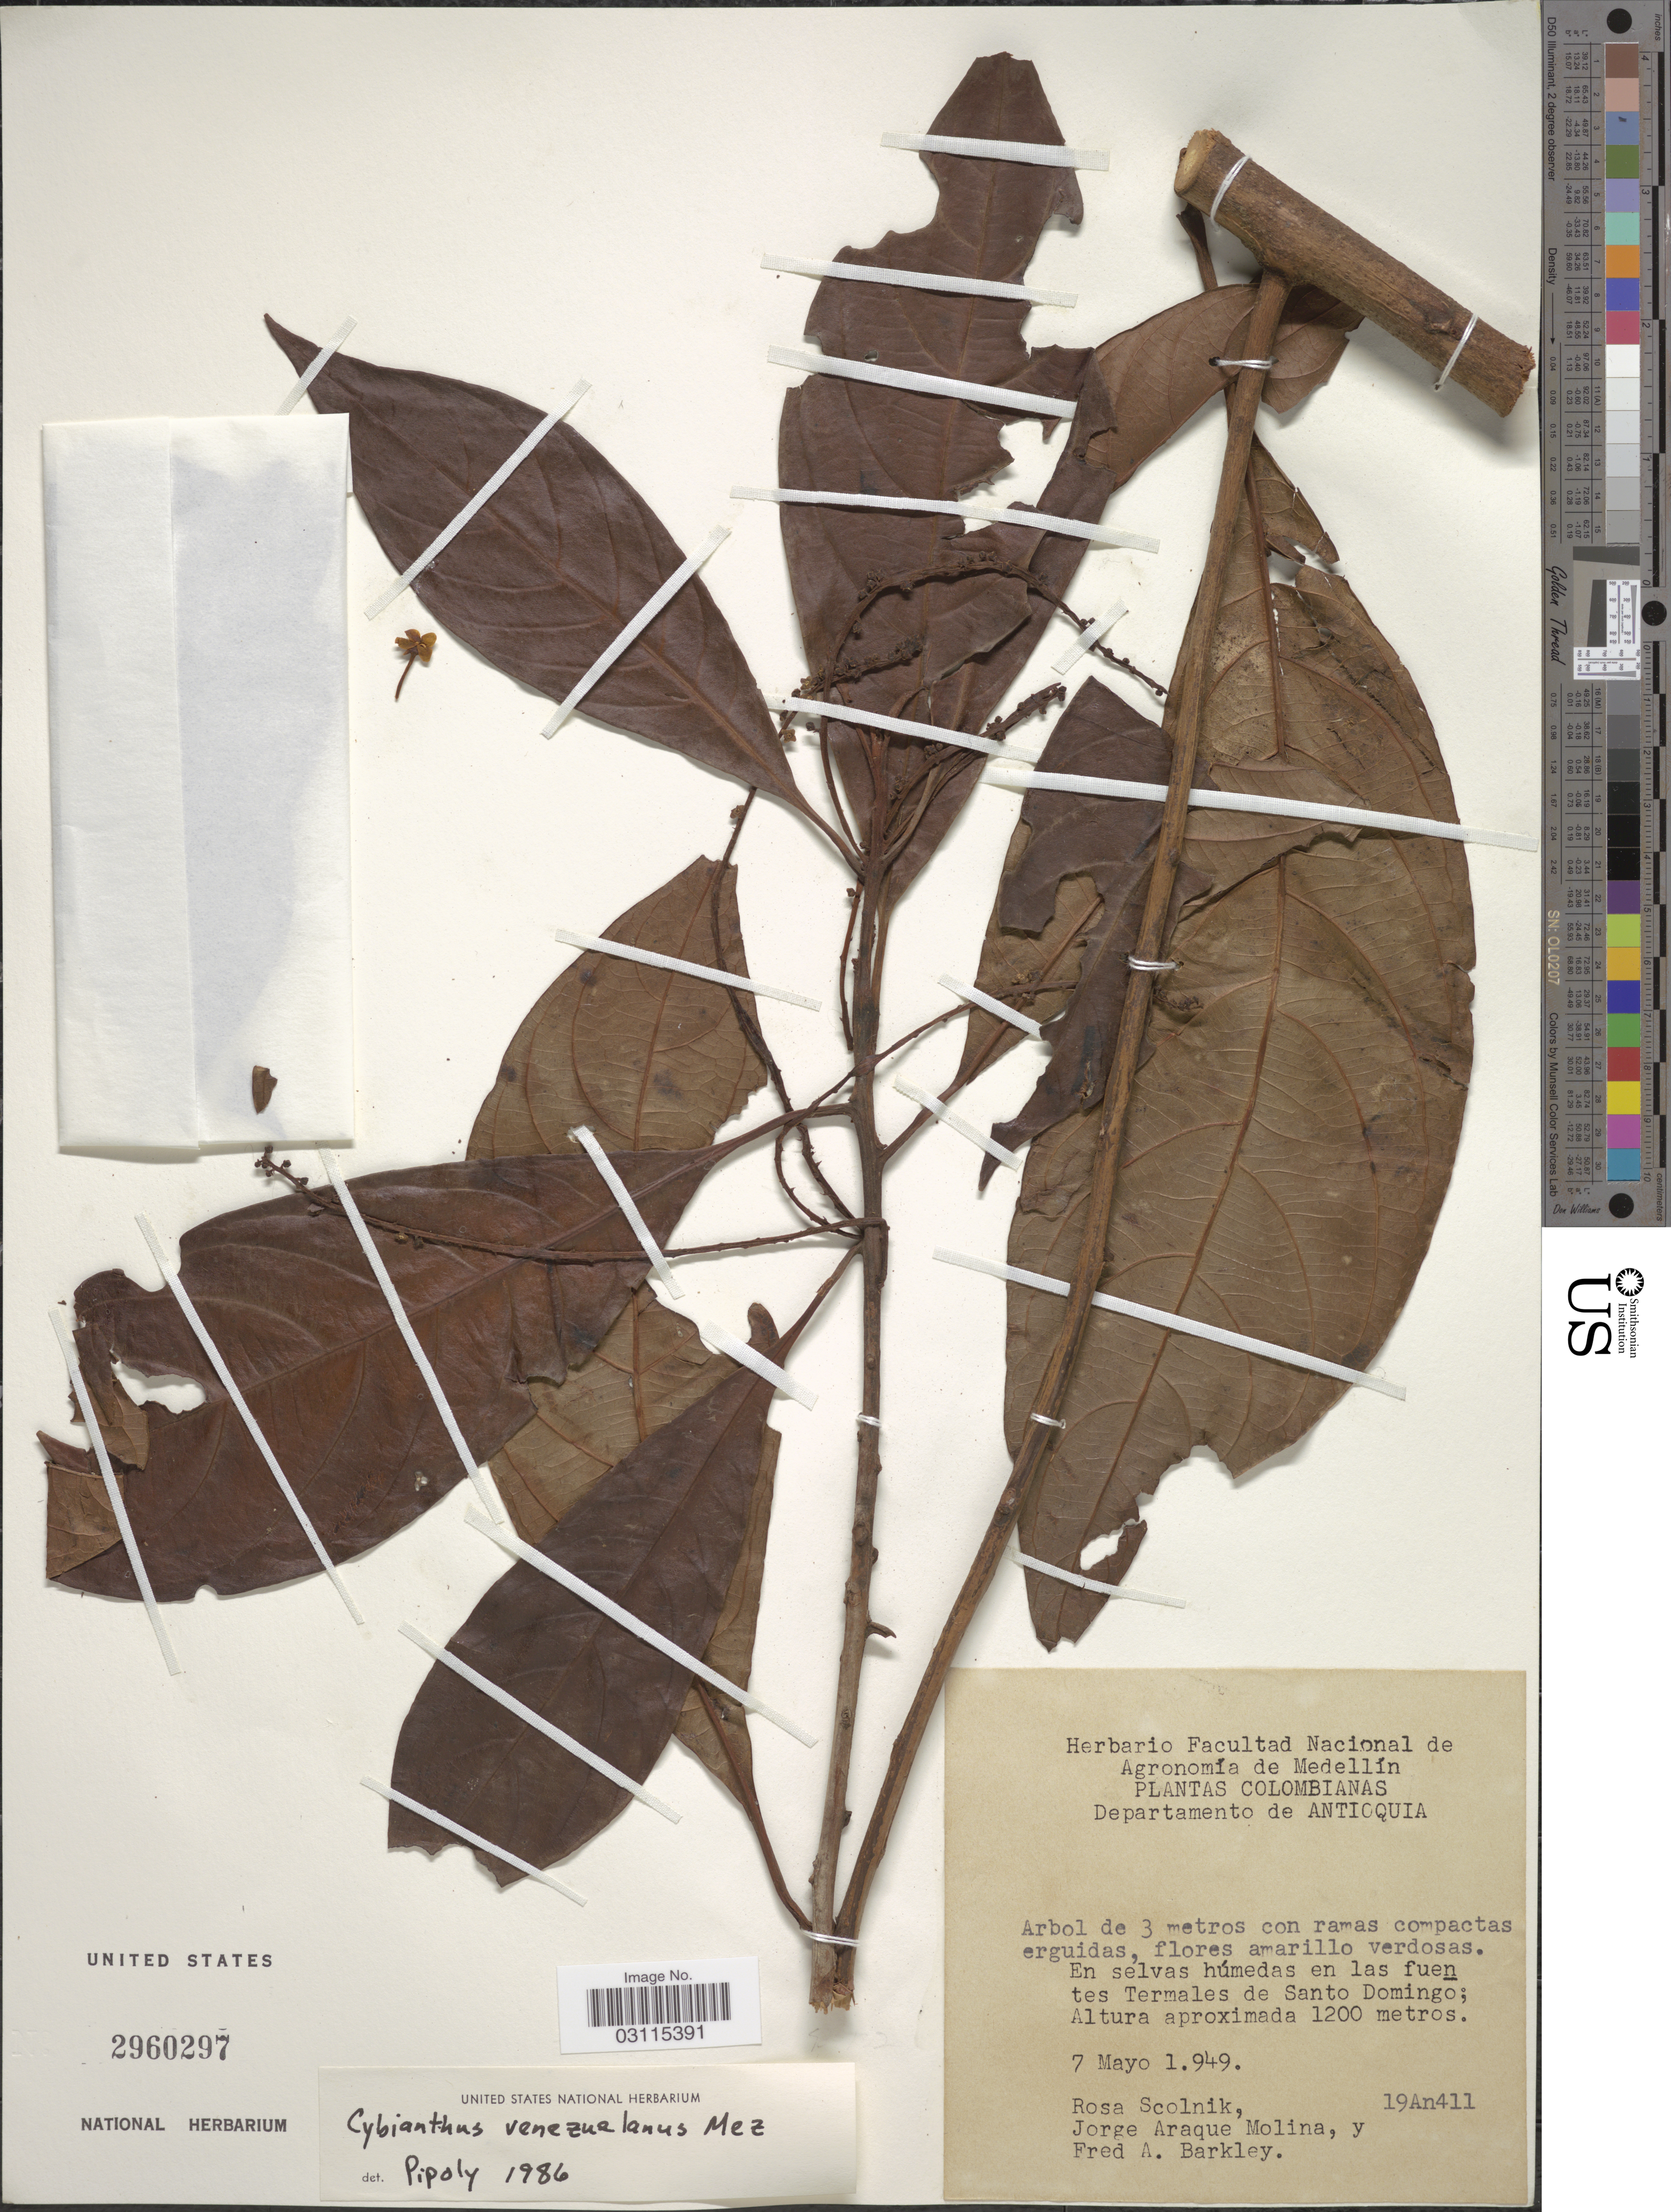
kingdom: Plantae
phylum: Tracheophyta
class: Magnoliopsida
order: Ericales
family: Primulaceae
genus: Cybianthus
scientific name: Cybianthus venezuelanus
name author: Mez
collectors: R. Scolnik, J. A. Molina & F. A. Barkley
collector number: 19An411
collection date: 1949-05-07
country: Colombia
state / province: Antioquia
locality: Departamento de Antioquia. En selvas húmedas en las fuentes Termales de Santo Domingo.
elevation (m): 1200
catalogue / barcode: US 2960297